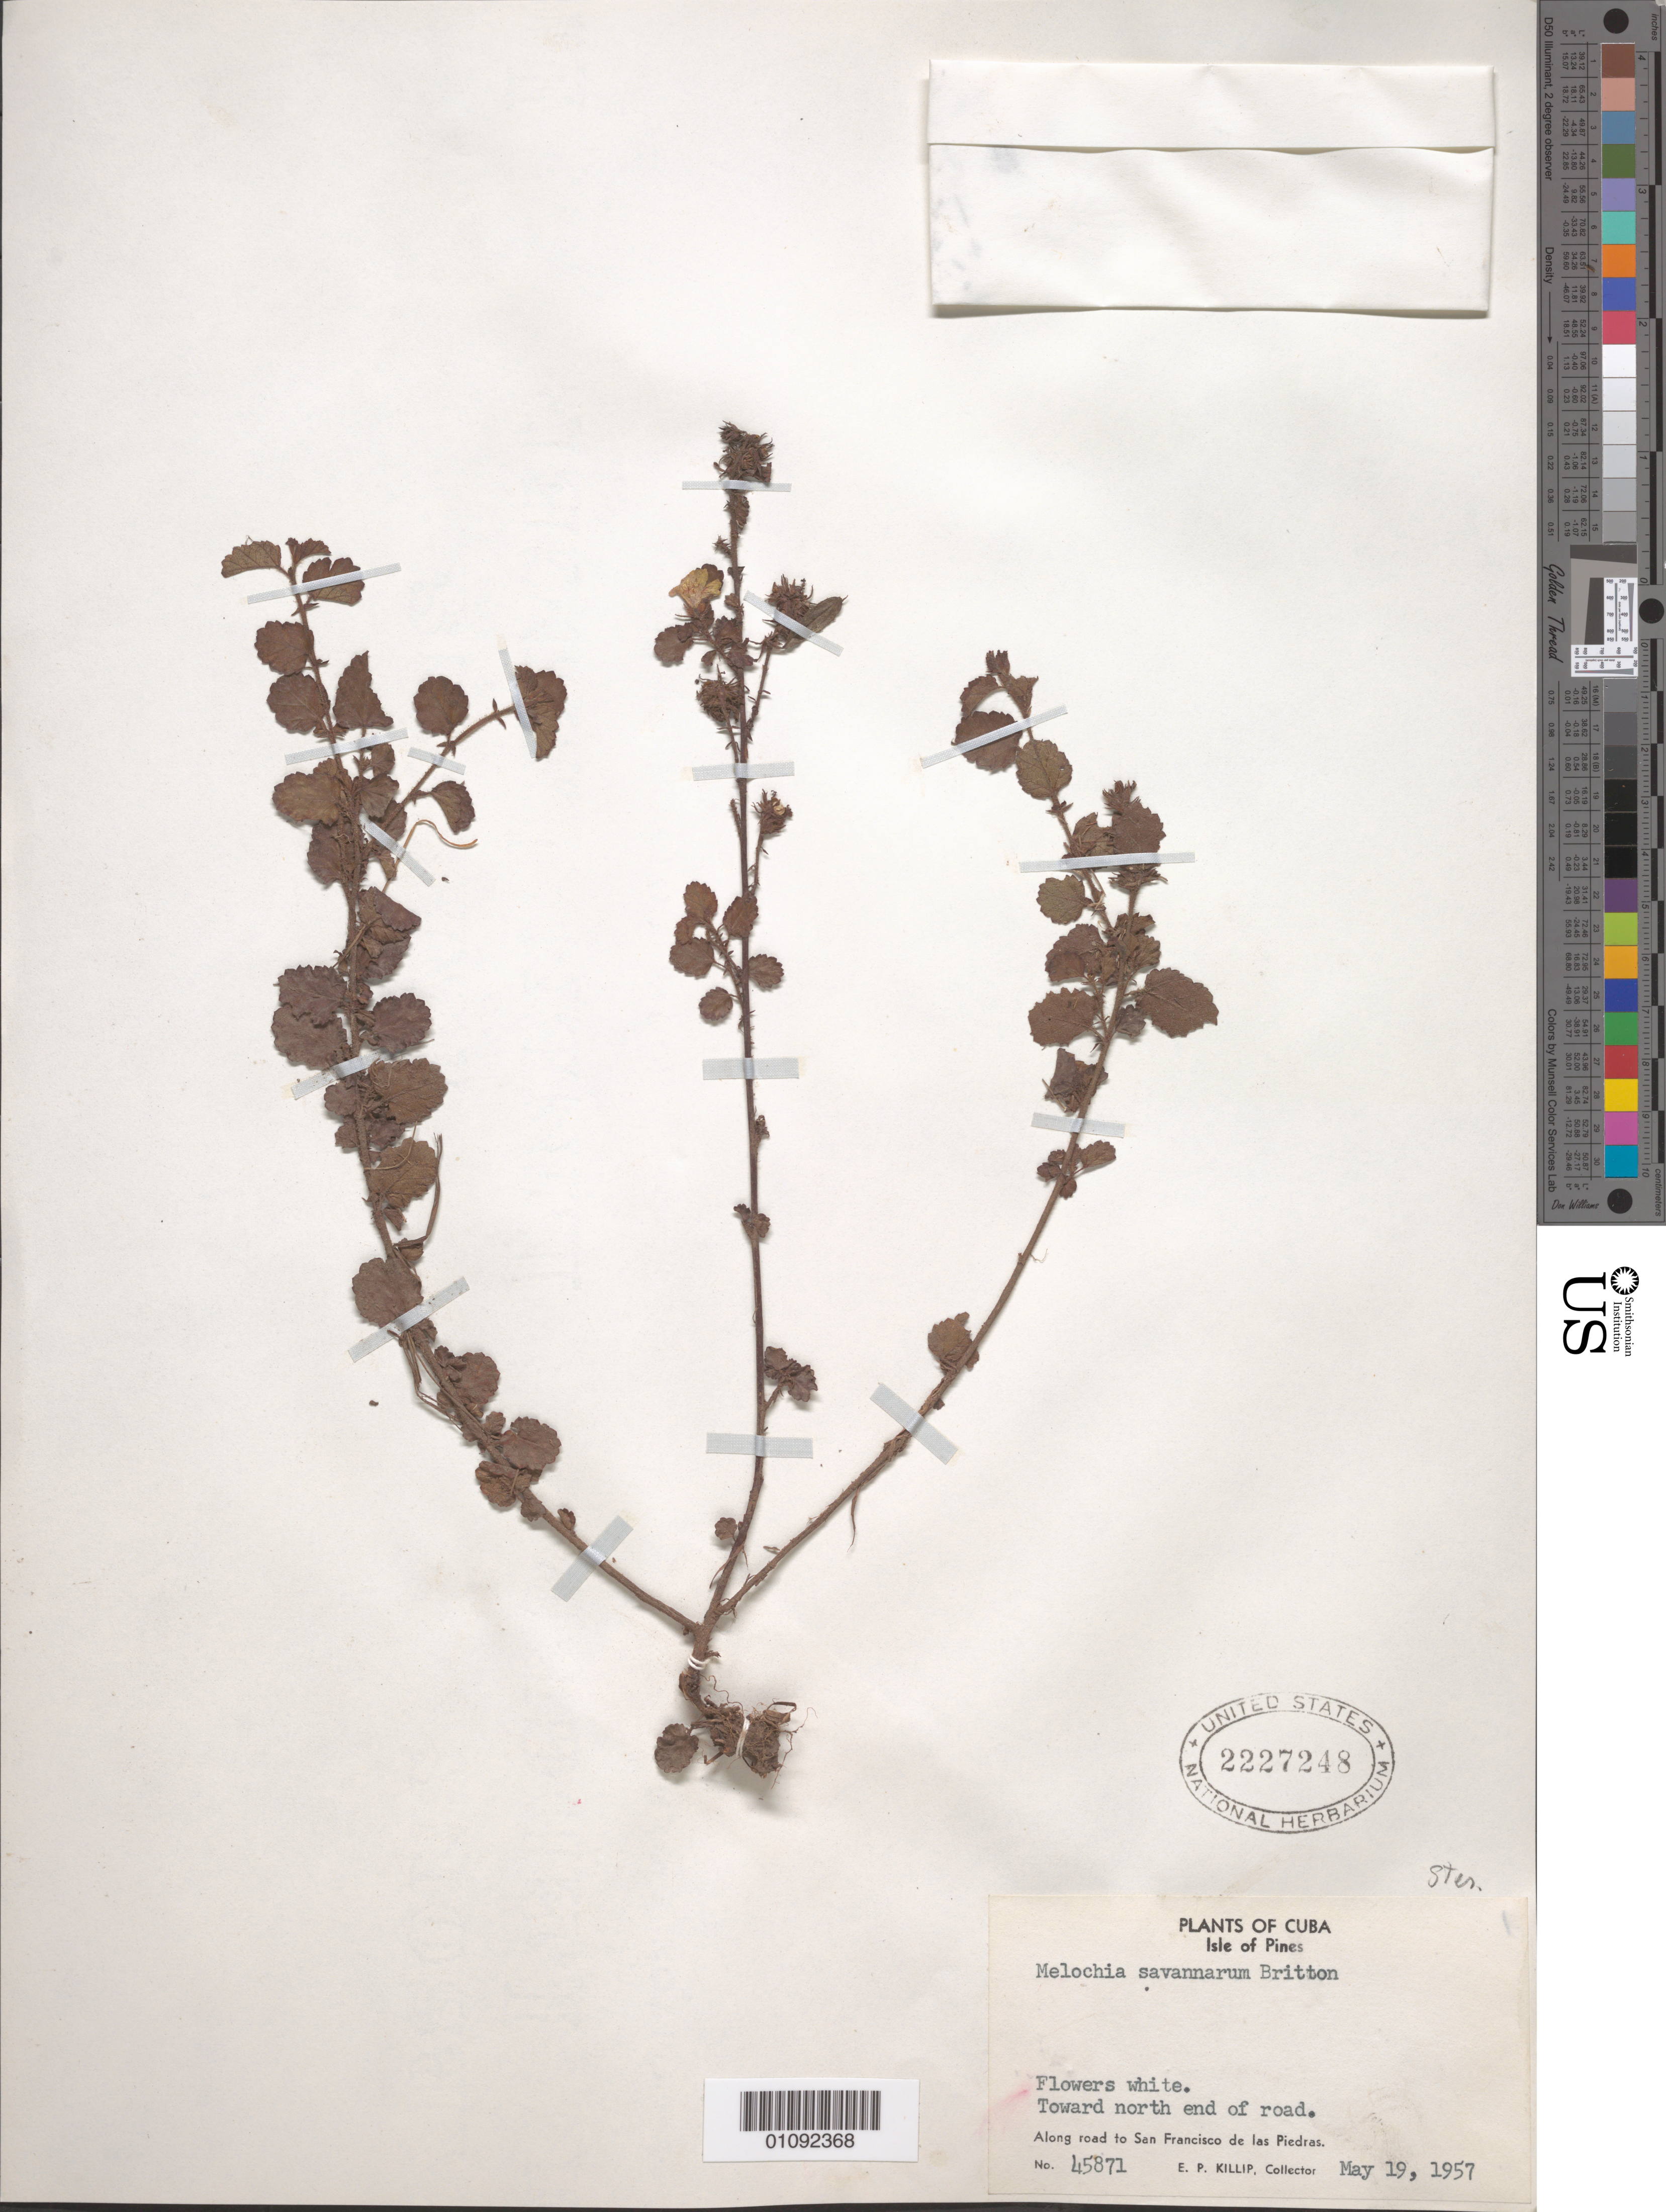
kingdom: Plantae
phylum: Tracheophyta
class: Magnoliopsida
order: Malvales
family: Malvaceae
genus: Melochia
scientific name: Melochia savannarum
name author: Britton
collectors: E. P. Killip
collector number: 45871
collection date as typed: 19 May 1957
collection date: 1957-05-19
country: Cuba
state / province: Isla de La Juventud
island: Isla de la Juventud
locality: Toward N end of road to San Francisco de las Piedras Isle of Pines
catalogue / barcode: US 2227248